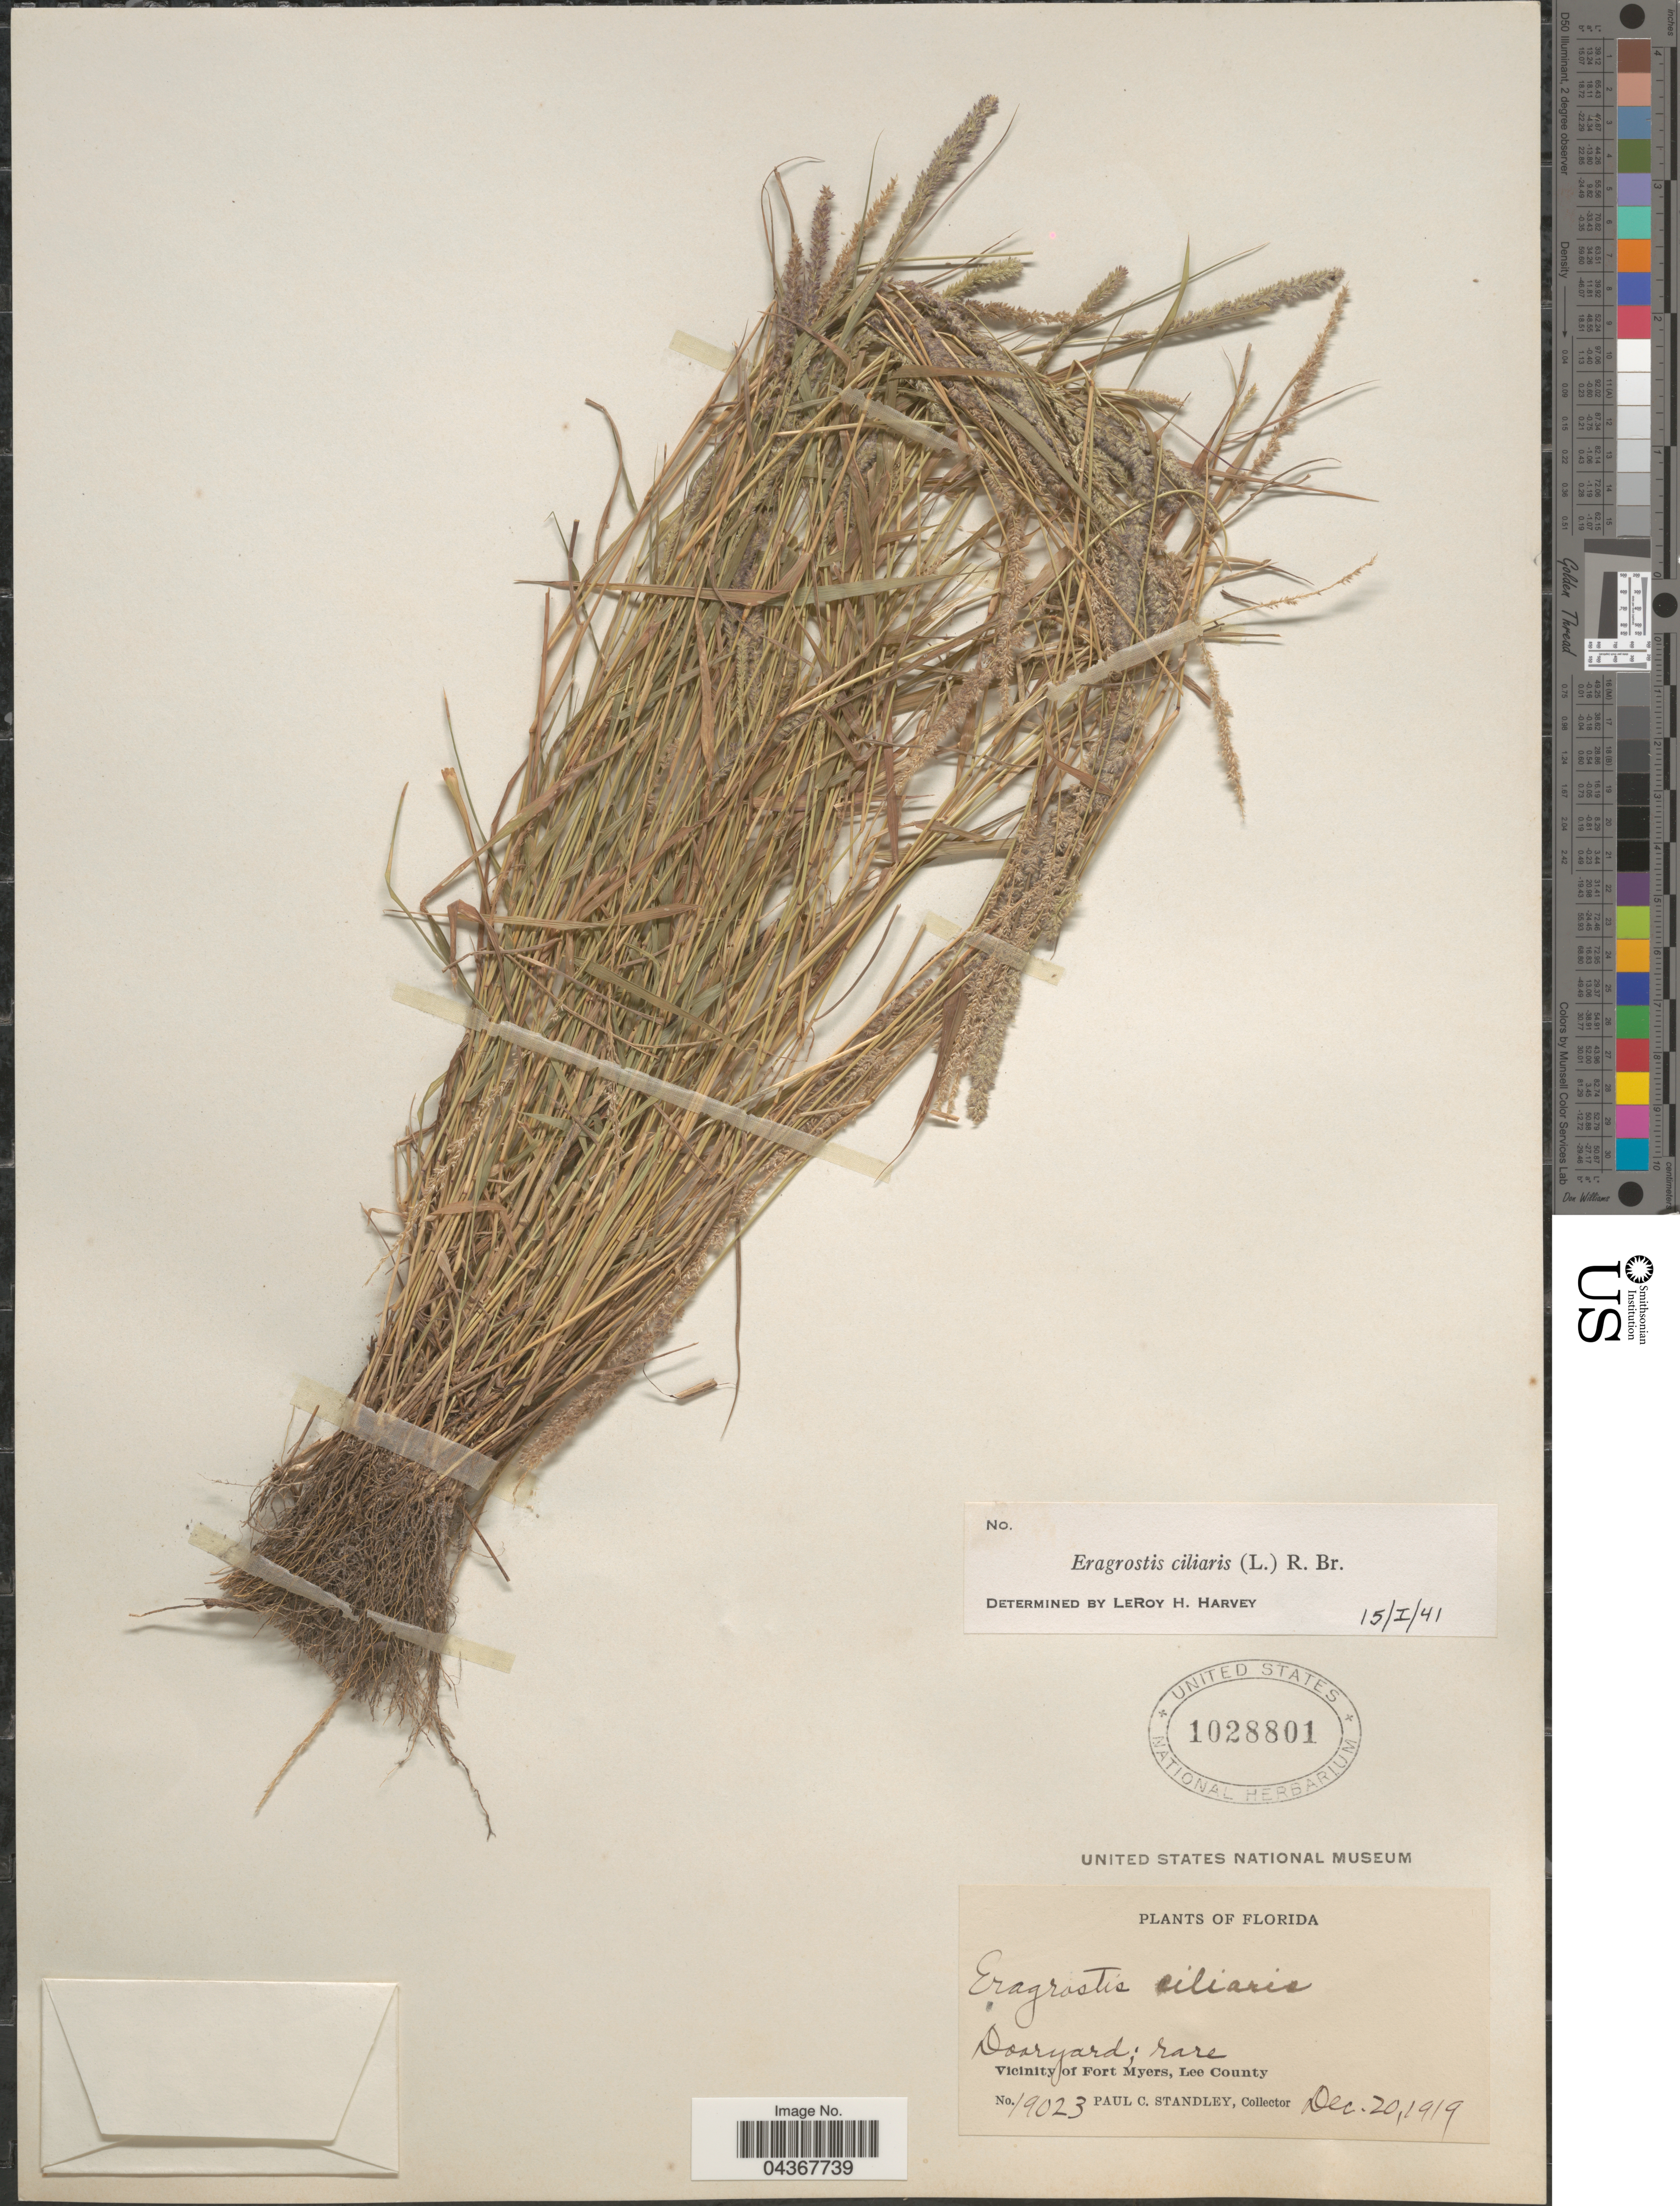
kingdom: Plantae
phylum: Tracheophyta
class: Liliopsida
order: Poales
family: Poaceae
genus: Eragrostis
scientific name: Eragrostis ciliaris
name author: (L.) R. Br.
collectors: P. C. Standley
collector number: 19023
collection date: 1919-12-20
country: United States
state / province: Florida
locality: Vicinity of Fort Myers, Lee County.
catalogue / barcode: US 1028801